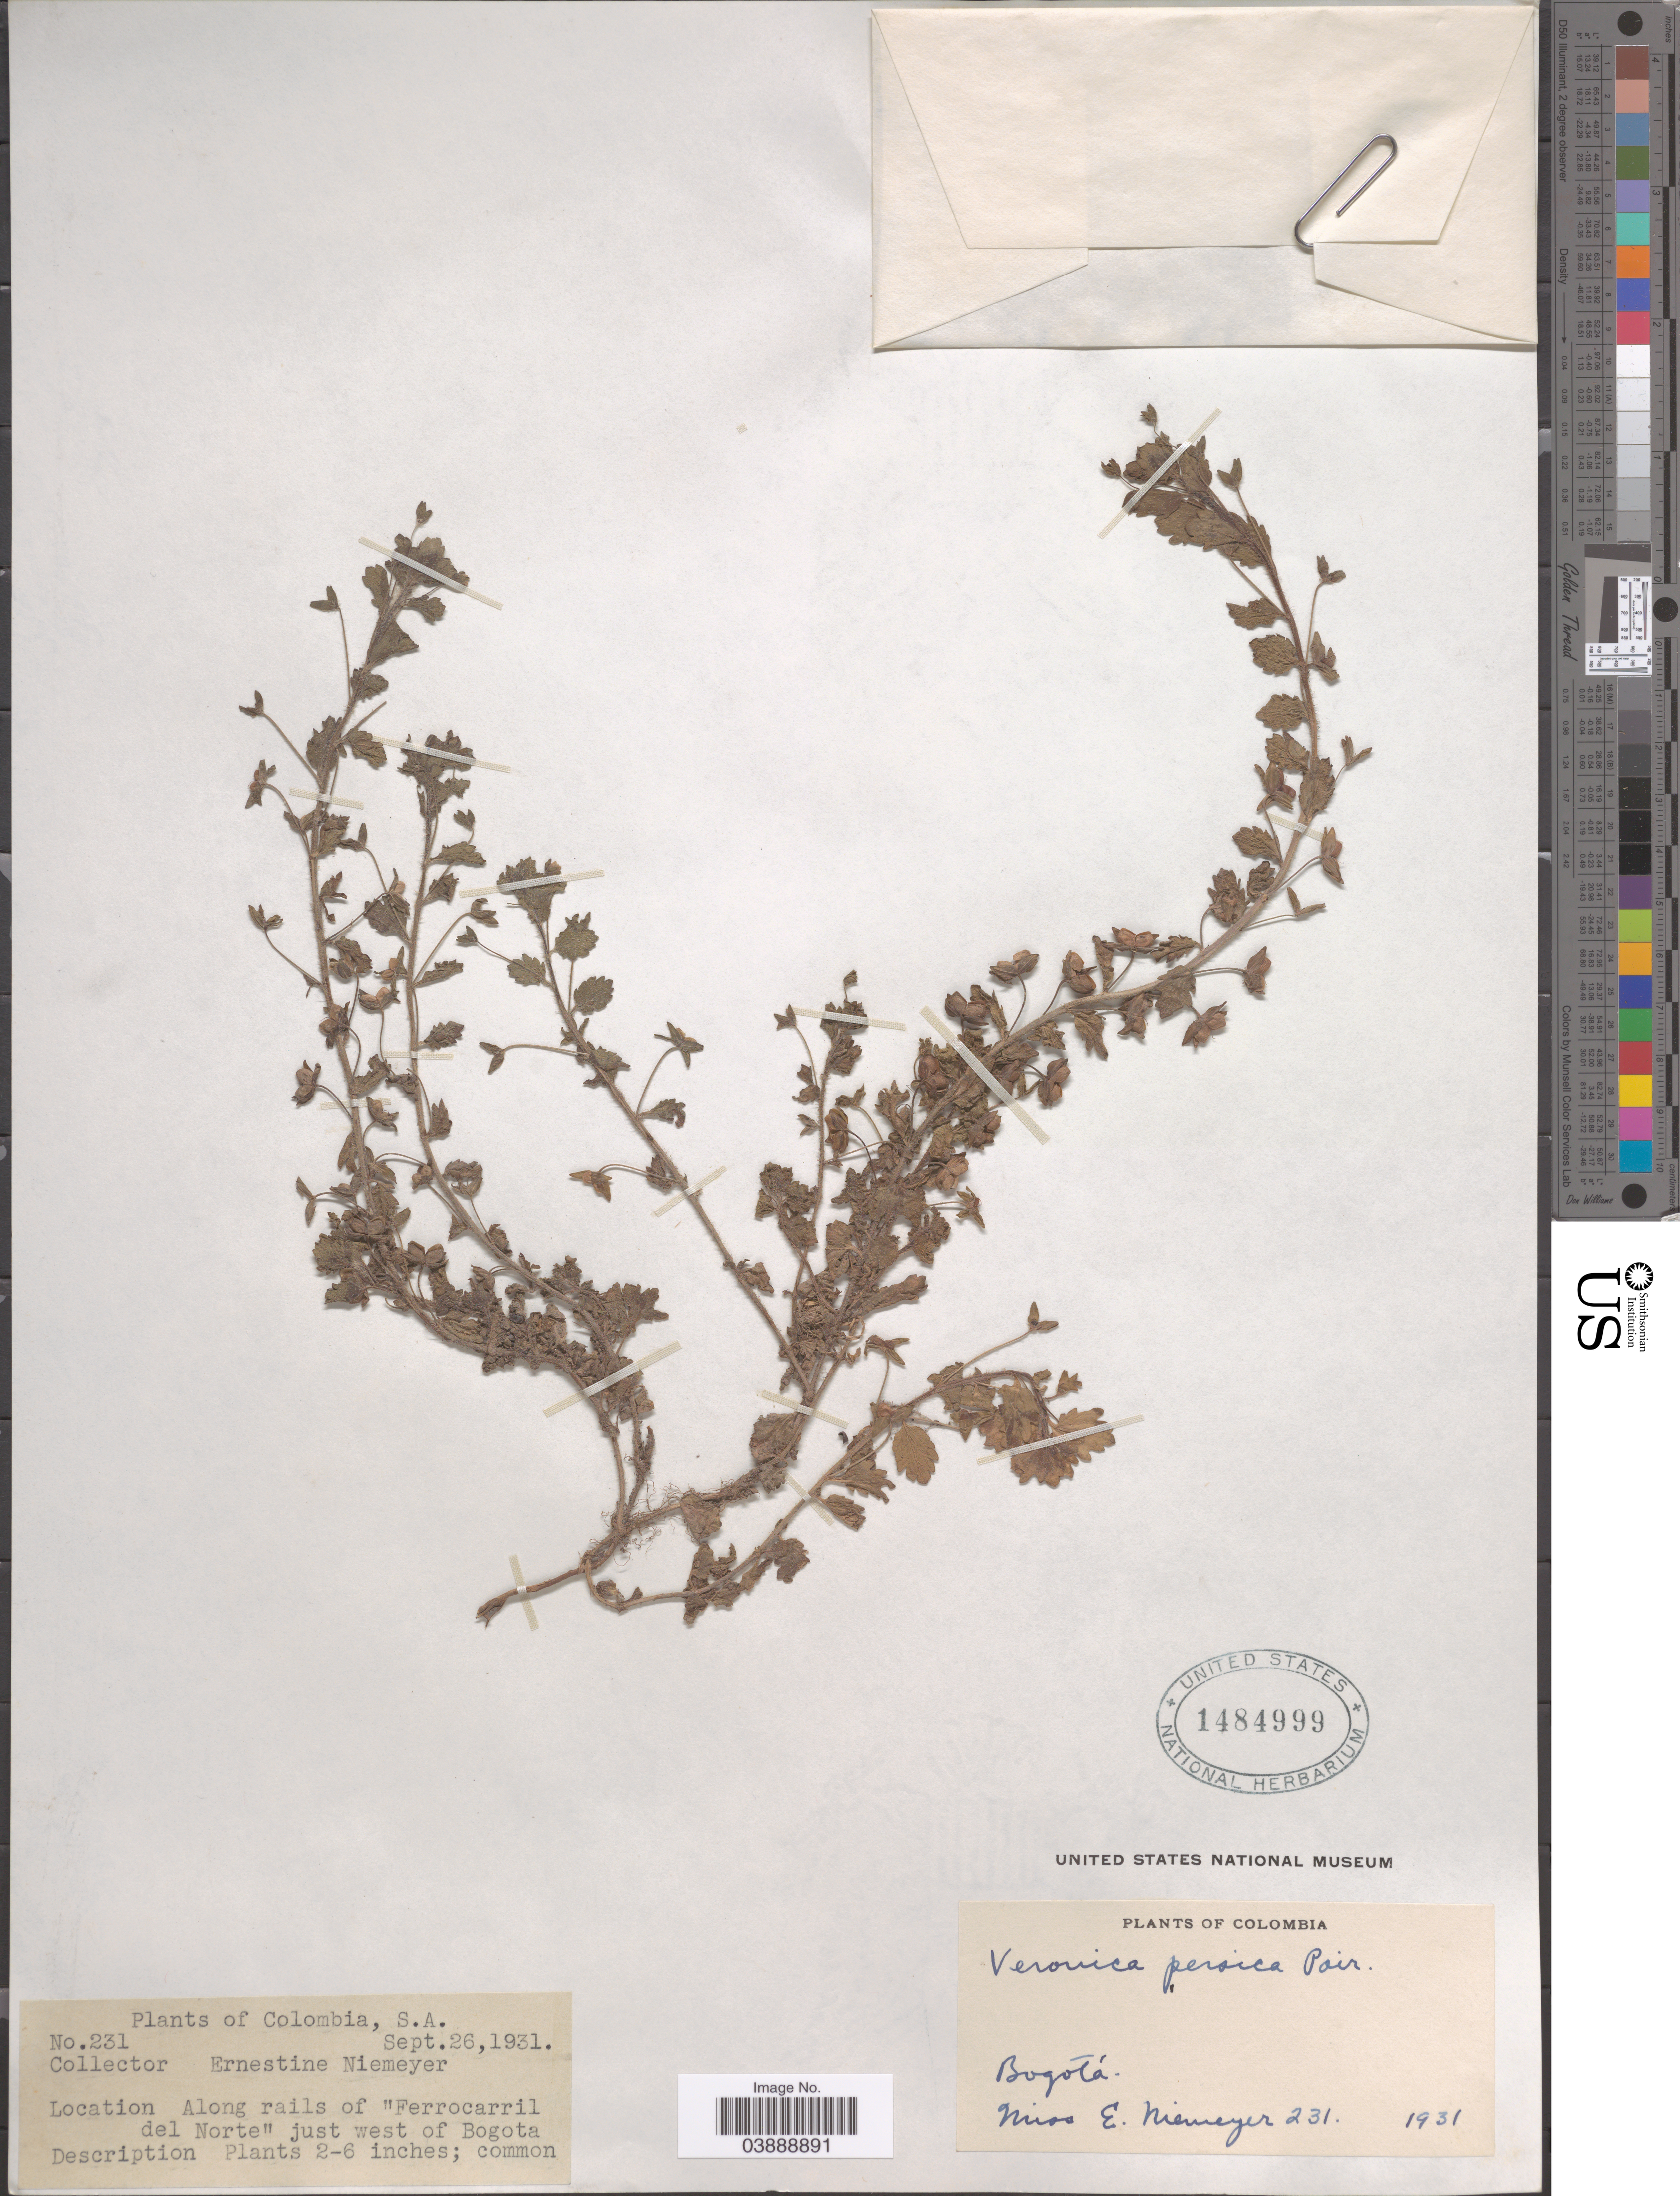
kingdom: Plantae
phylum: Tracheophyta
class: Magnoliopsida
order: Lamiales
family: Plantaginaceae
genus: Veronica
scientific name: Veronica persica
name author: Poir.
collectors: E. H. Niemeyer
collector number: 231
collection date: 1931-09-26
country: Colombia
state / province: Bogota D.C.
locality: Along rails of "Ferrocarril del Norte" just west of Bogotá.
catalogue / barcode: US 1484999